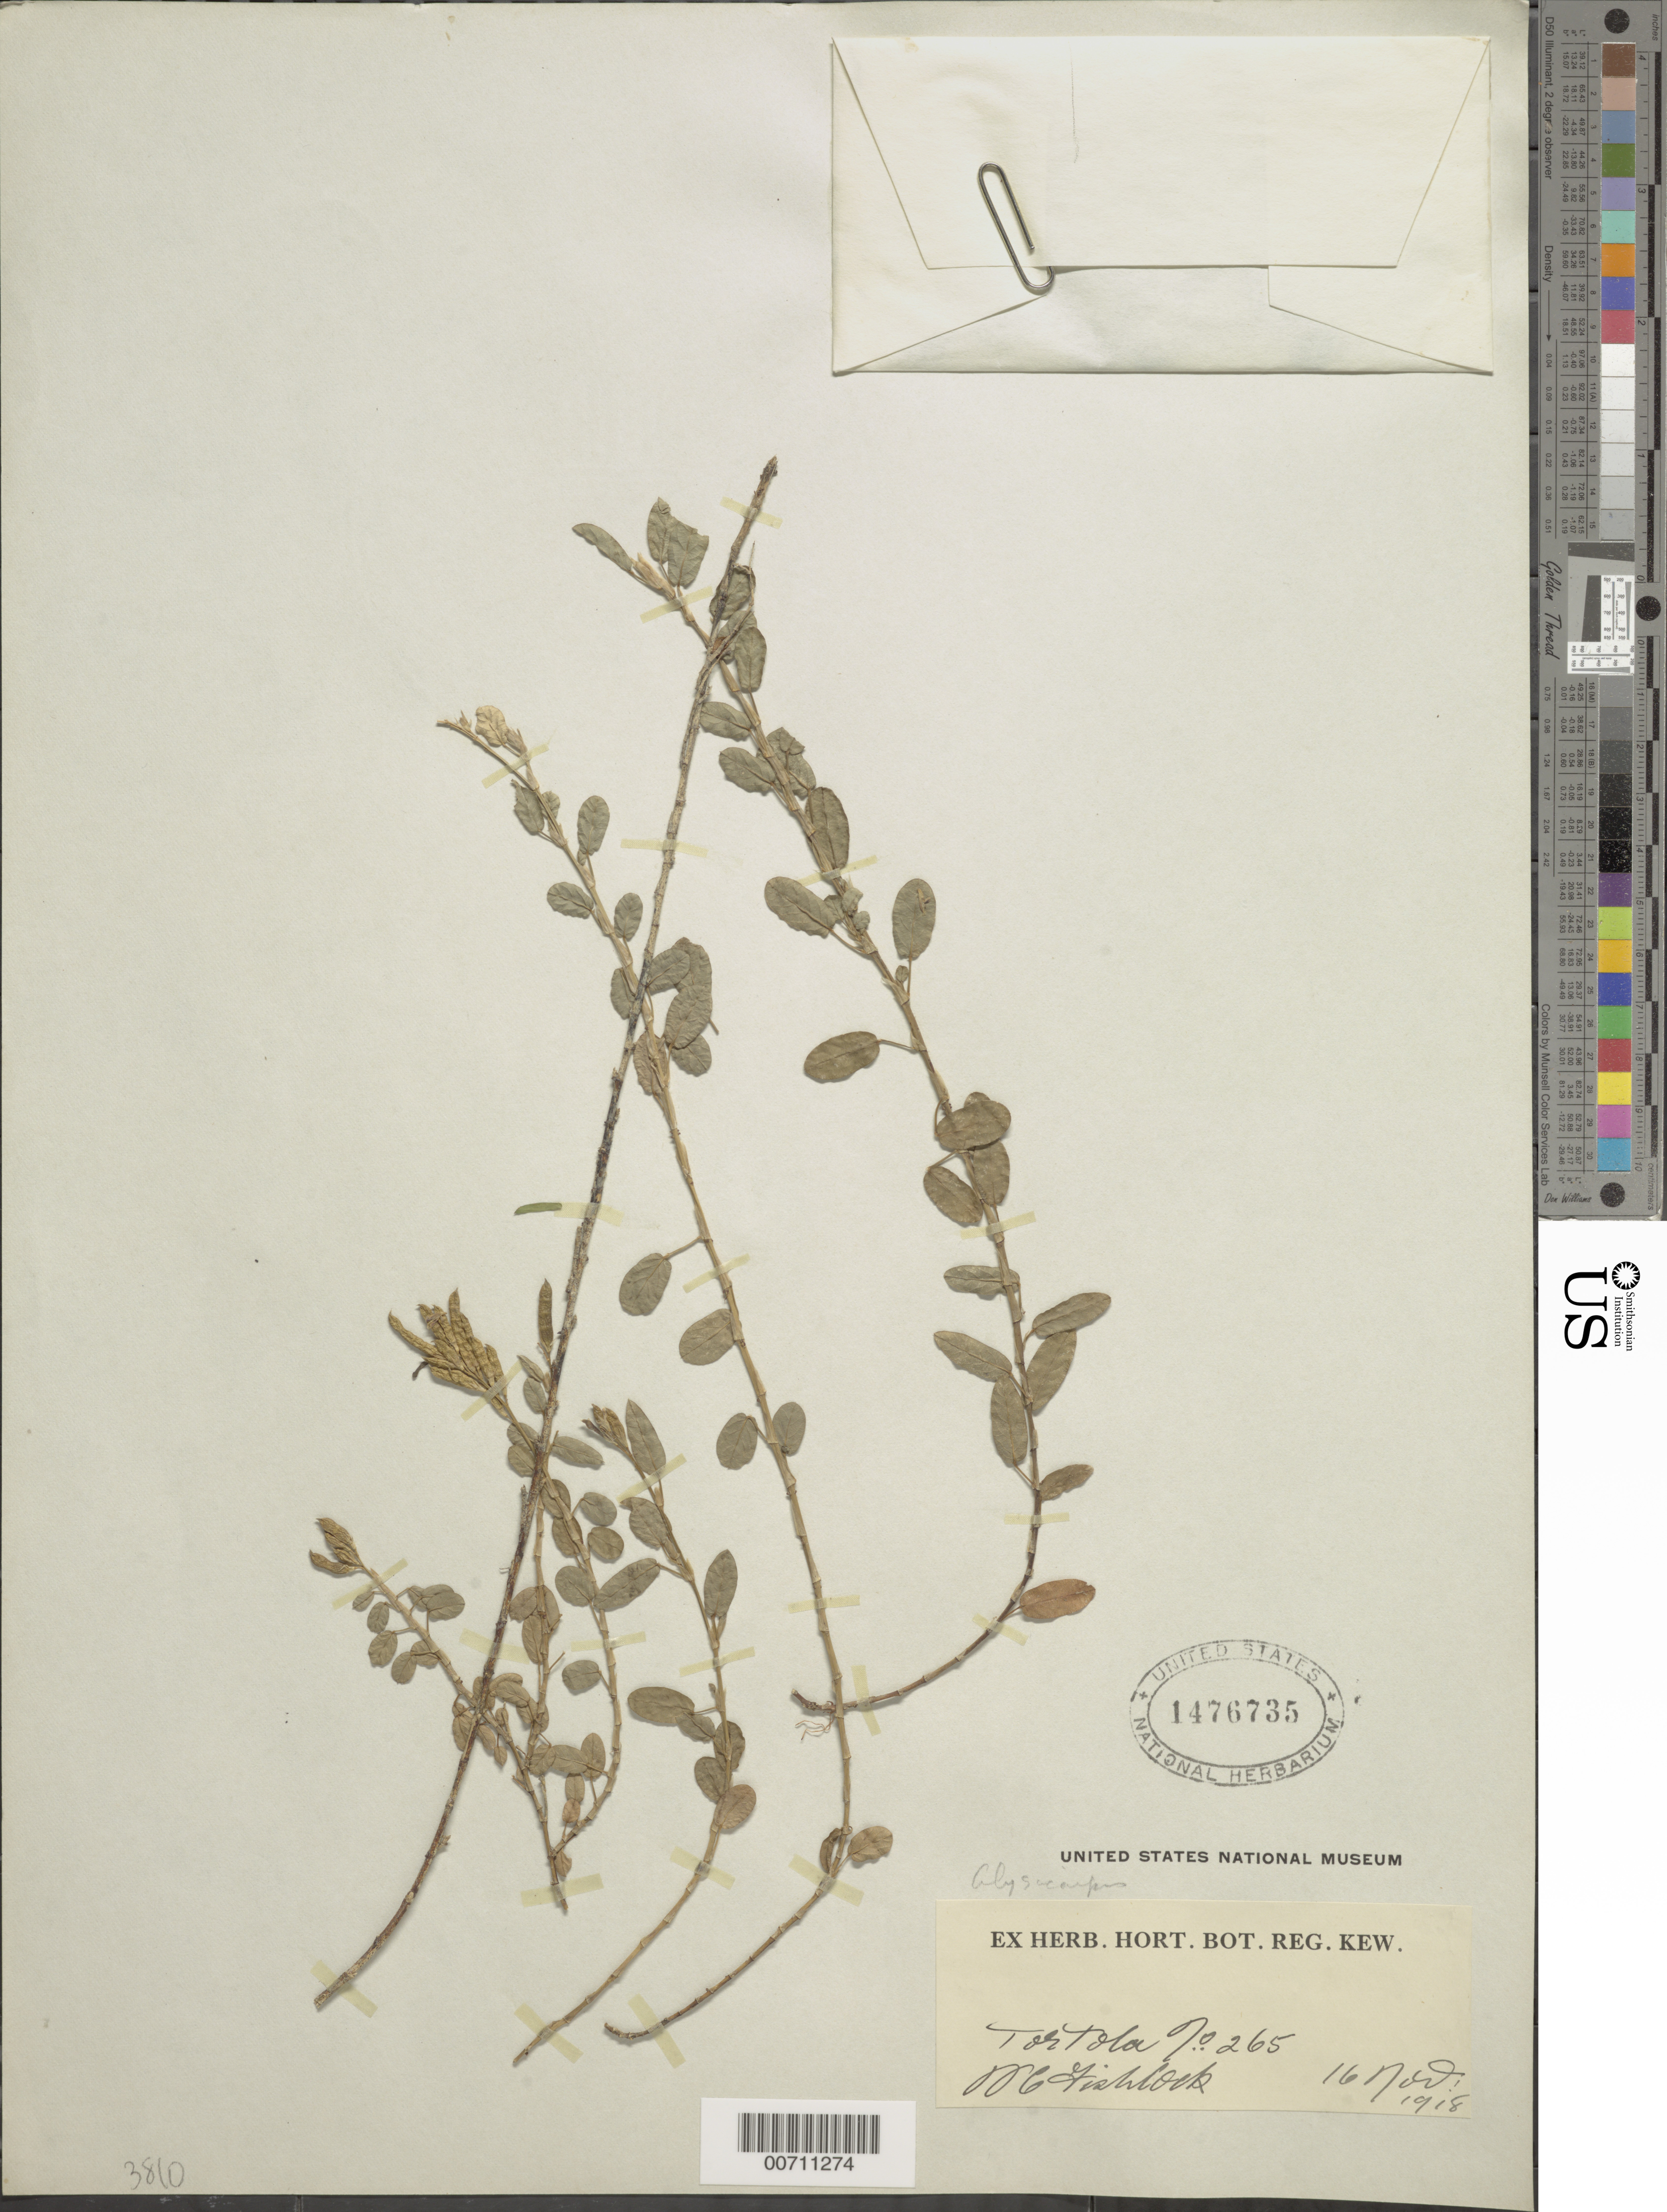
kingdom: Plantae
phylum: Tracheophyta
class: Magnoliopsida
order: Fabales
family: Fabaceae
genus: Alysicarpus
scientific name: Alysicarpus vaginalis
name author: (L.) DC.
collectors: W. Fishlock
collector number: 265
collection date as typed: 16 Nov 1918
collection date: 1918-11-16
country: British Virgin Islands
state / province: Tortola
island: Tortola Island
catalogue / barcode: US 1476735